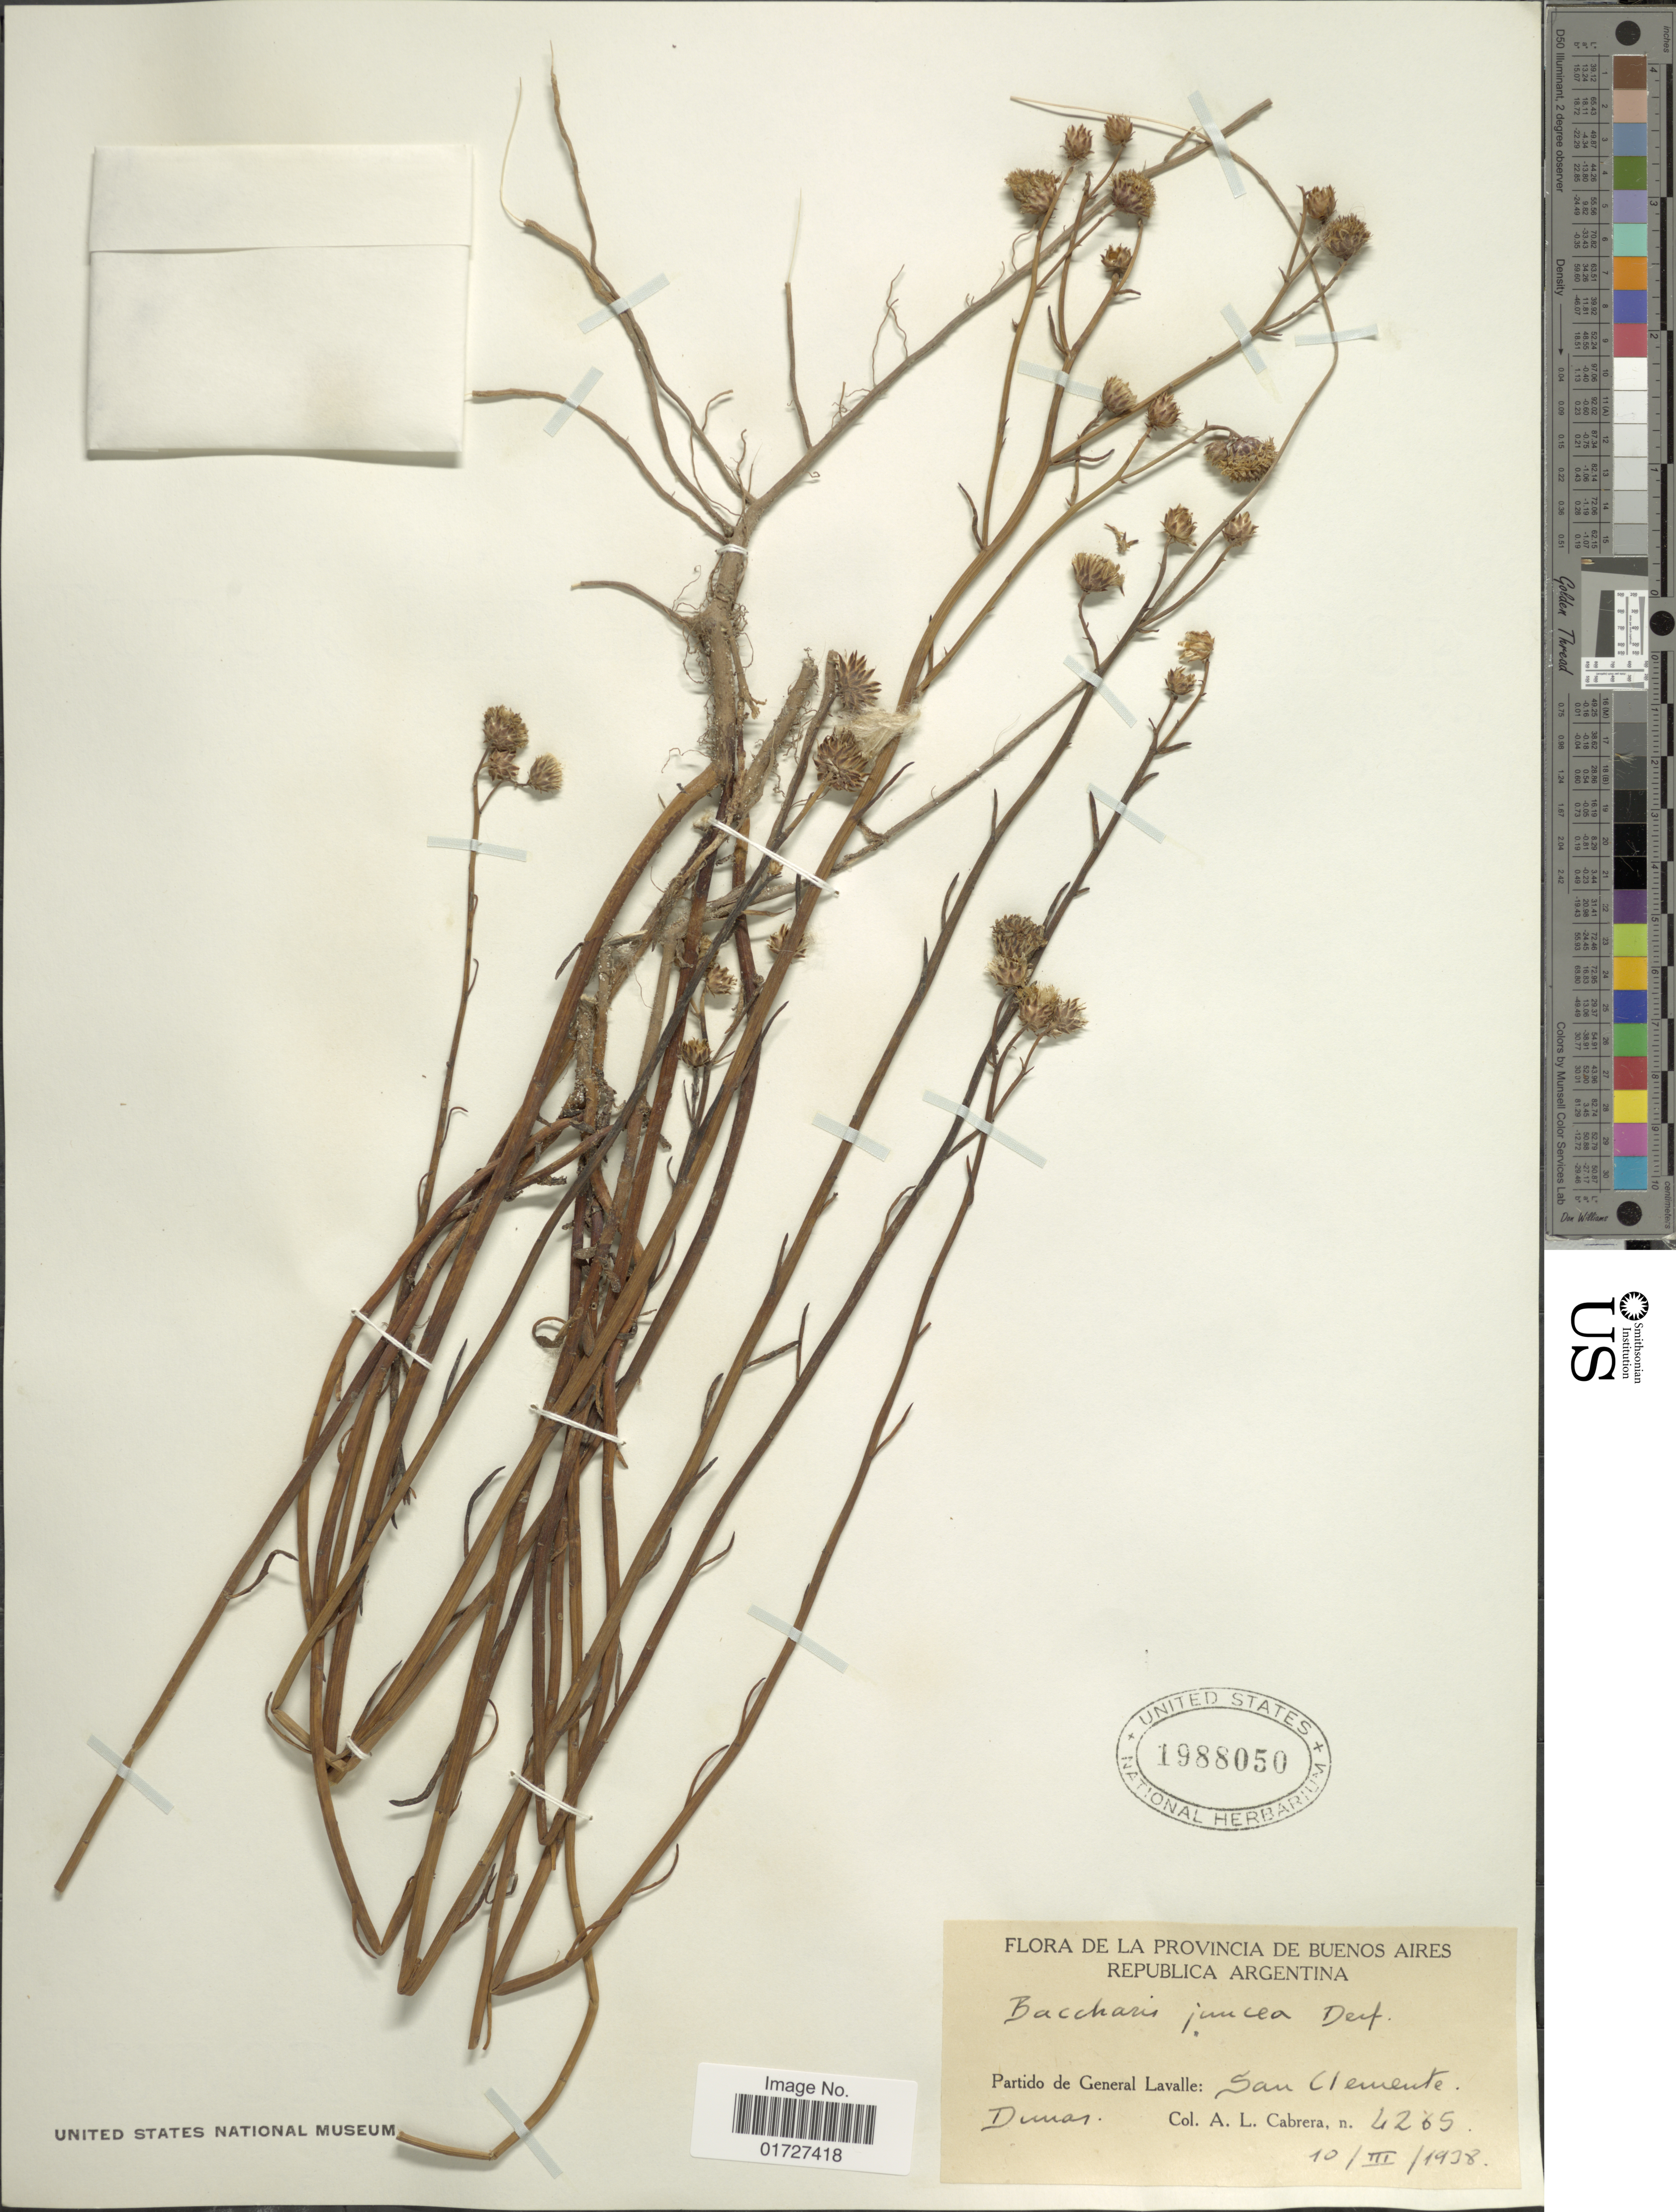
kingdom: Plantae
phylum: Tracheophyta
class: Magnoliopsida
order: Asterales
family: Asteraceae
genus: Baccharis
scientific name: Baccharis juncea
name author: (Lehm.) Desf.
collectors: A. L. Cabrera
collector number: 4265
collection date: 1938-03-10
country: Argentina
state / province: Buenos Aires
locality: Republica Argentina, partido de General Lavalle, San Clemente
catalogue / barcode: US 1988050